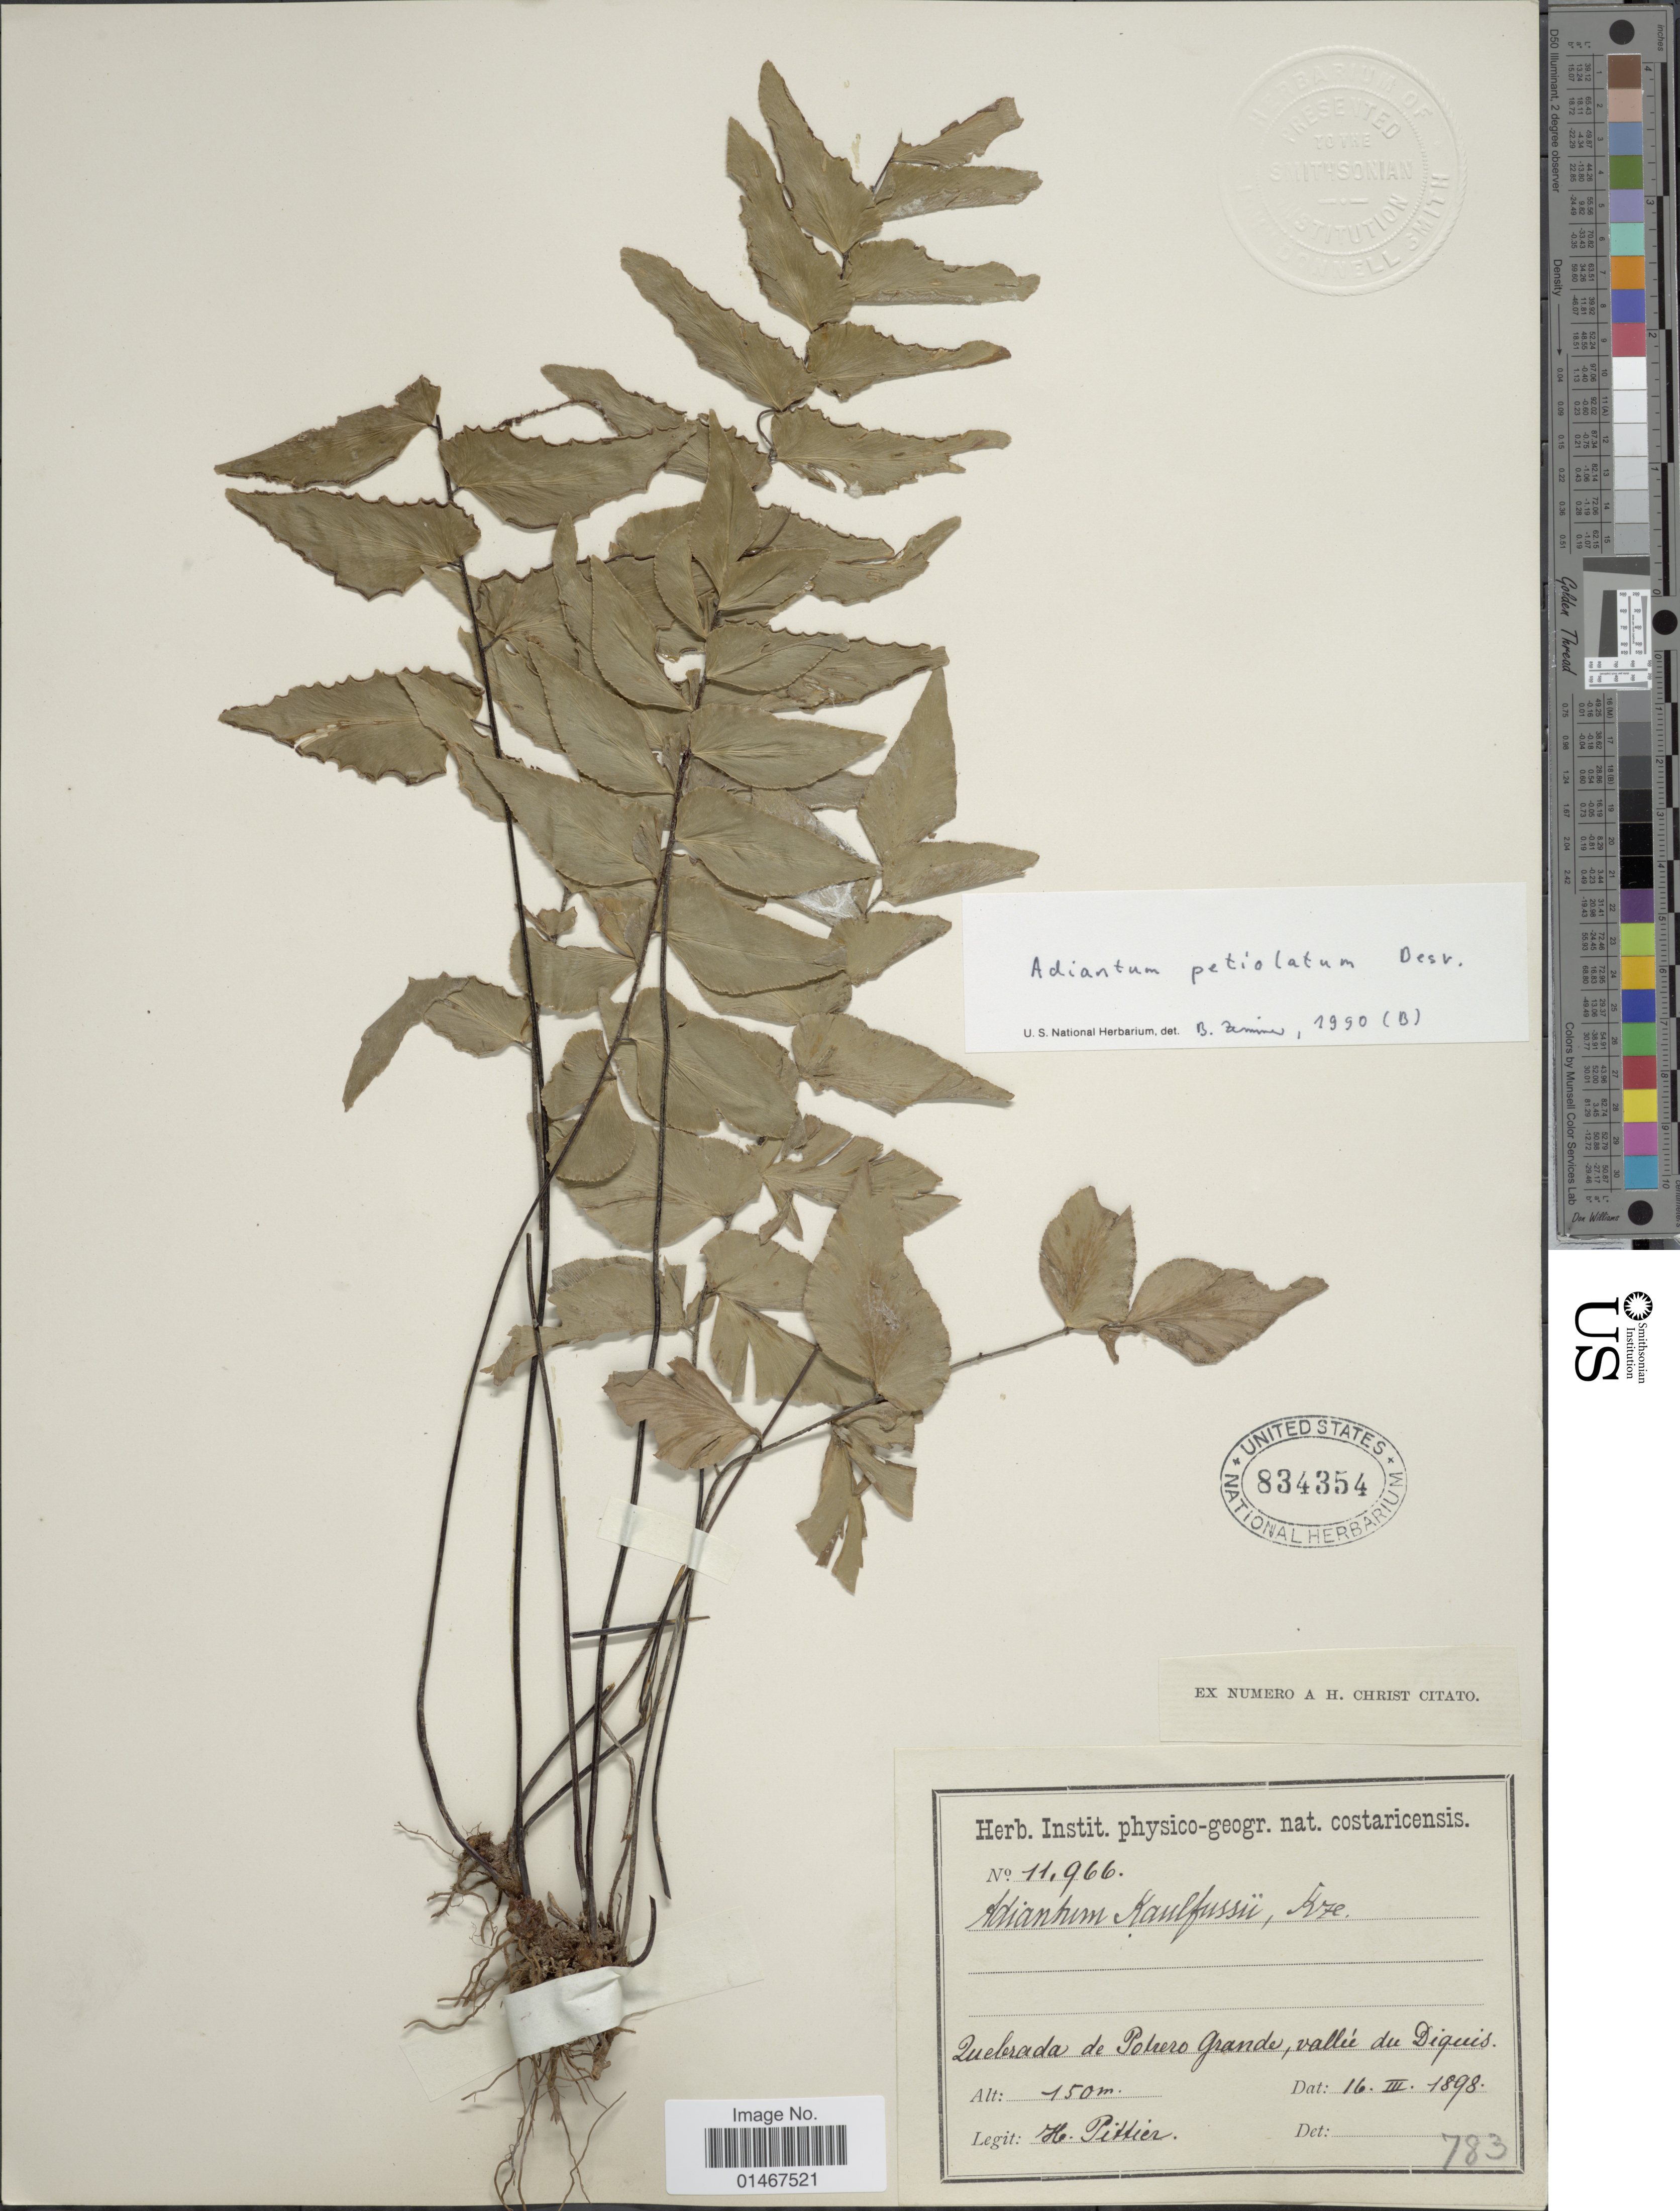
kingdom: Plantae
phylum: Tracheophyta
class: Polypodiopsida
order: Polypodiales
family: Pteridaceae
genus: Adiantum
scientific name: Adiantum petiolatum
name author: Desv.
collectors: H. F. Pittier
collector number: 11966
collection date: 1898-03-16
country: Costa Rica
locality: Quebrada de Potrero Grande, vallee de Diquis.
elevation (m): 150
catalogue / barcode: US 834354